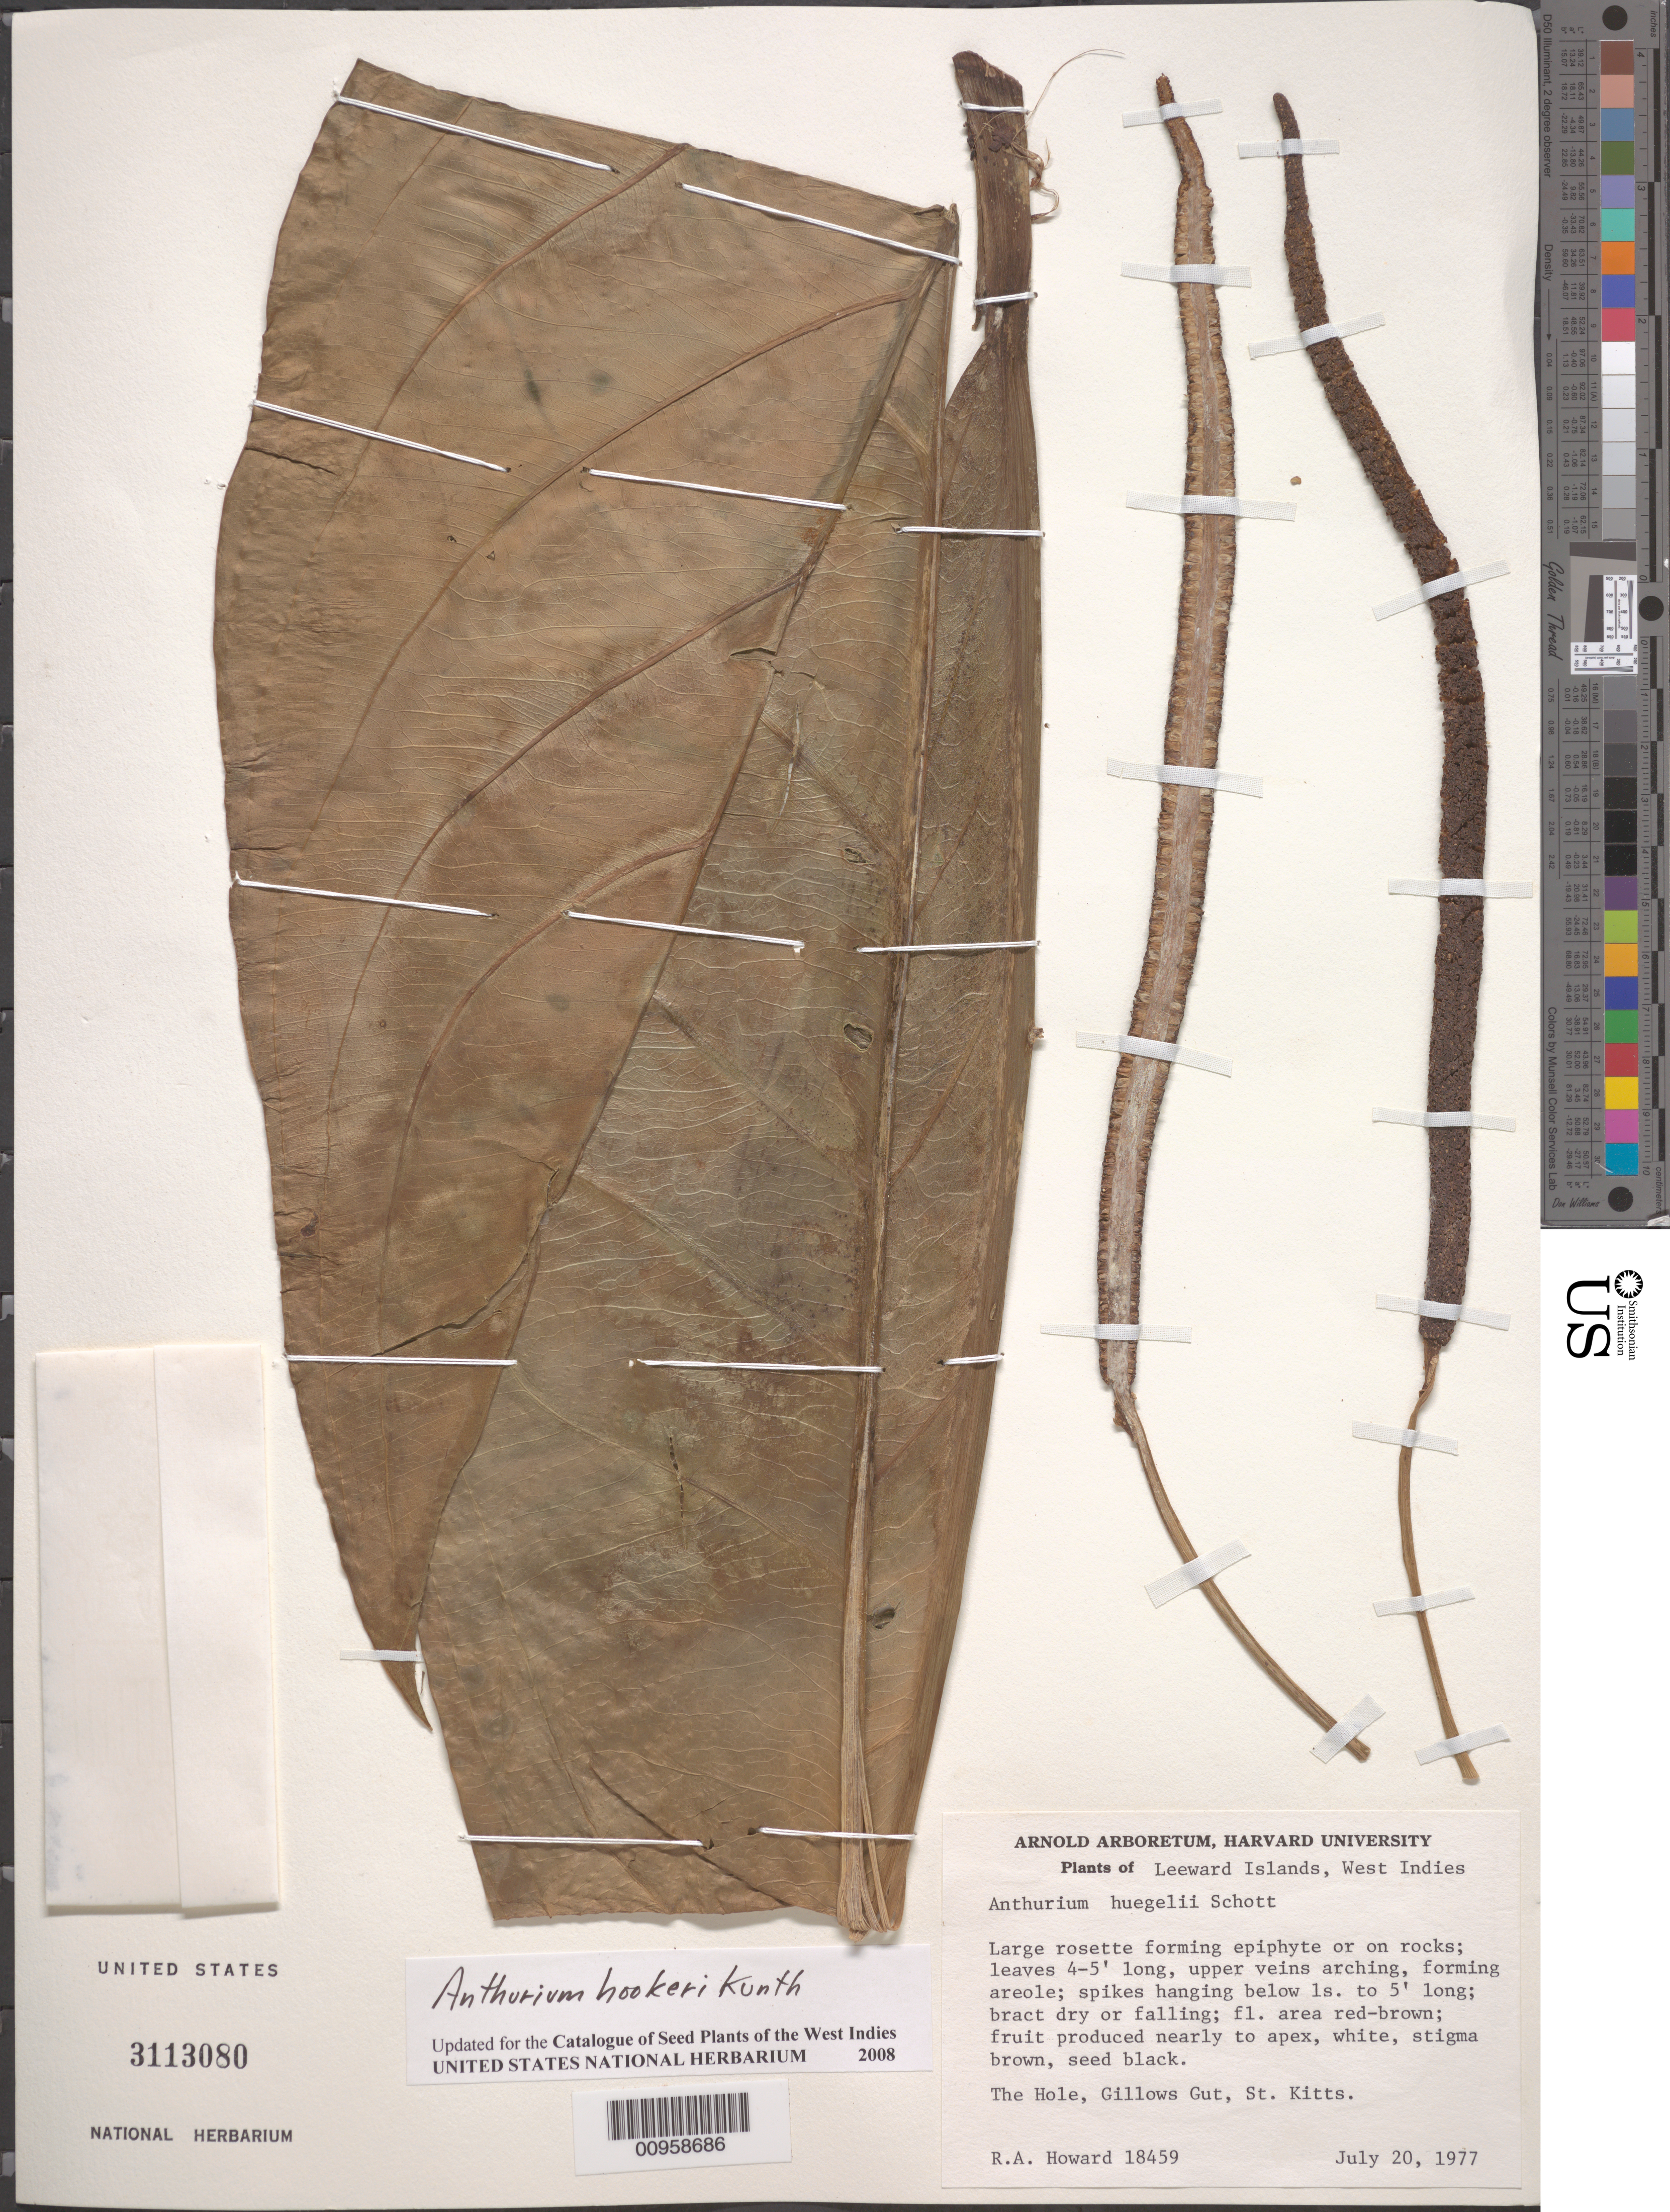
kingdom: Plantae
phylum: Tracheophyta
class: Liliopsida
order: Alismatales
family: Araceae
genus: Anthurium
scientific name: Anthurium crenatum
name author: (L.) Kunth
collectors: R. A. Howard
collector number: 18459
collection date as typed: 20 Jul 1977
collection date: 1977-07-20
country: St. Christopher-Nevis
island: St. Christopher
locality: The Hole, Gillows Gut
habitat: On rocks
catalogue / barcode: US 3113080